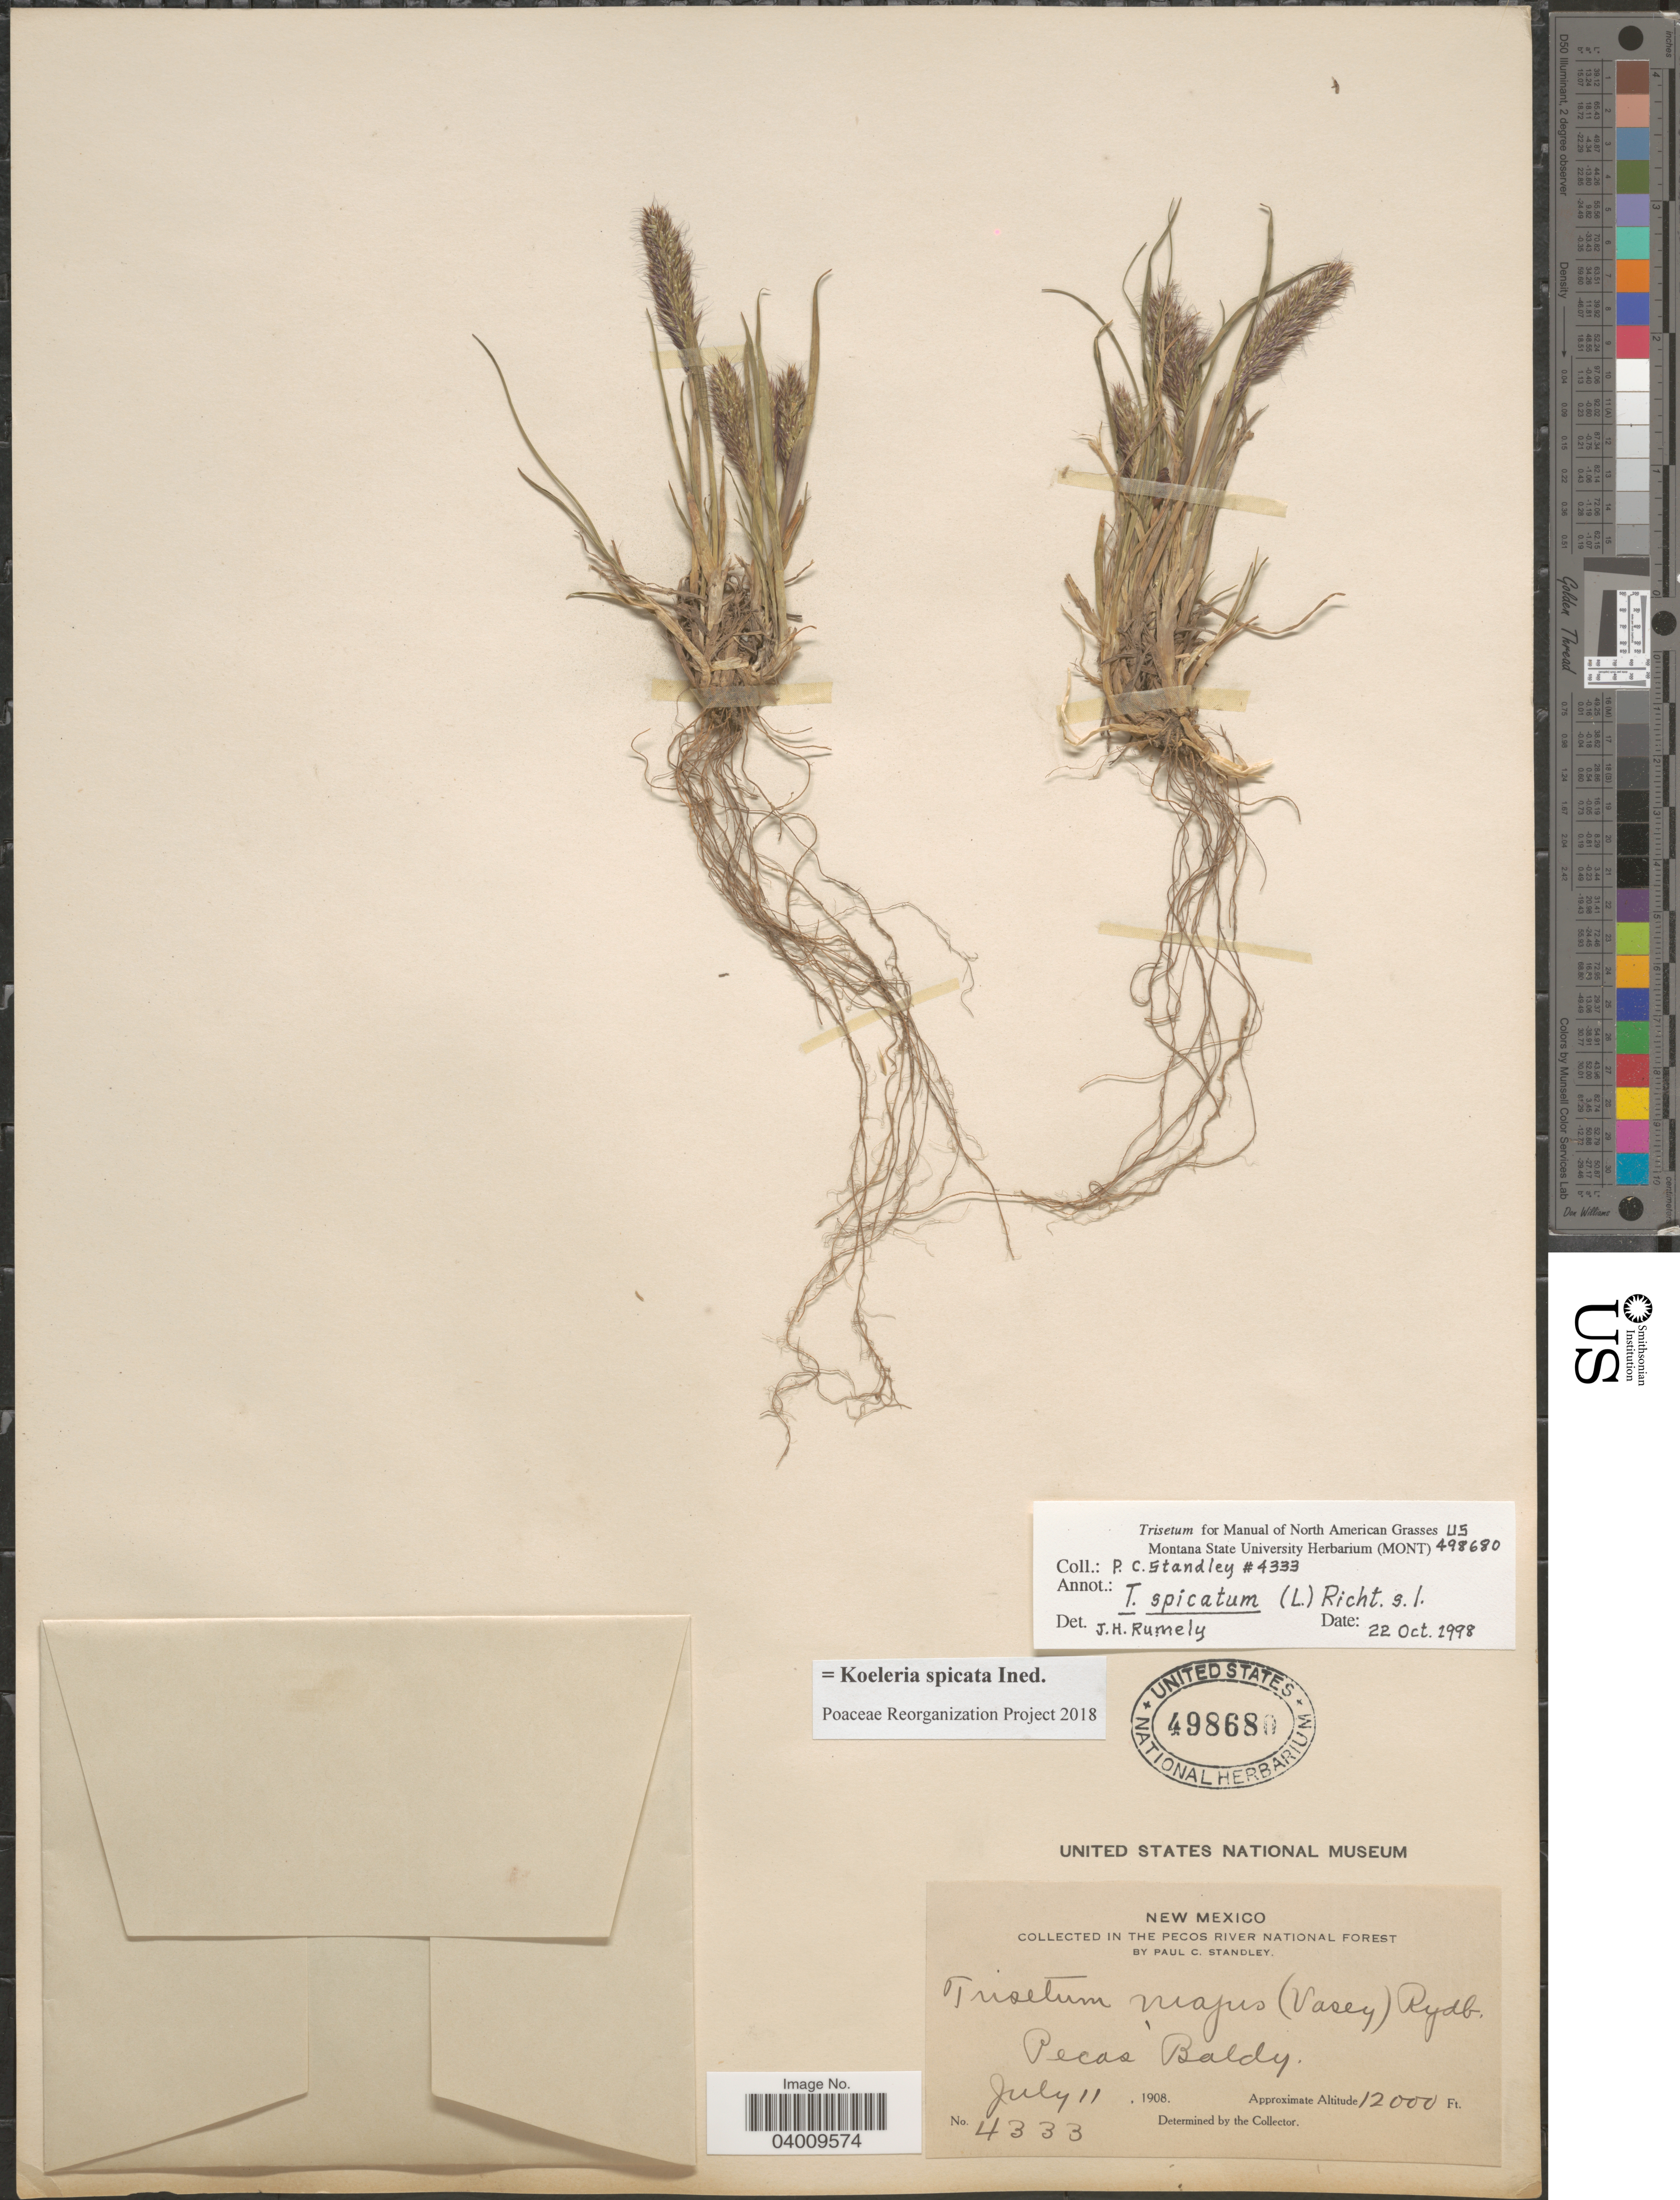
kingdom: Plantae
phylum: Tracheophyta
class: Liliopsida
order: Poales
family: Poaceae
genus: Koeleria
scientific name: Koeleria spicata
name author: (L.) Barberá et al.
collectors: P. C. Standley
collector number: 4333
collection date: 1908-07-11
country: United States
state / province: New Mexico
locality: Pecos River National Forest. Pecas Baldy.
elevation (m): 3658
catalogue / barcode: US 498680